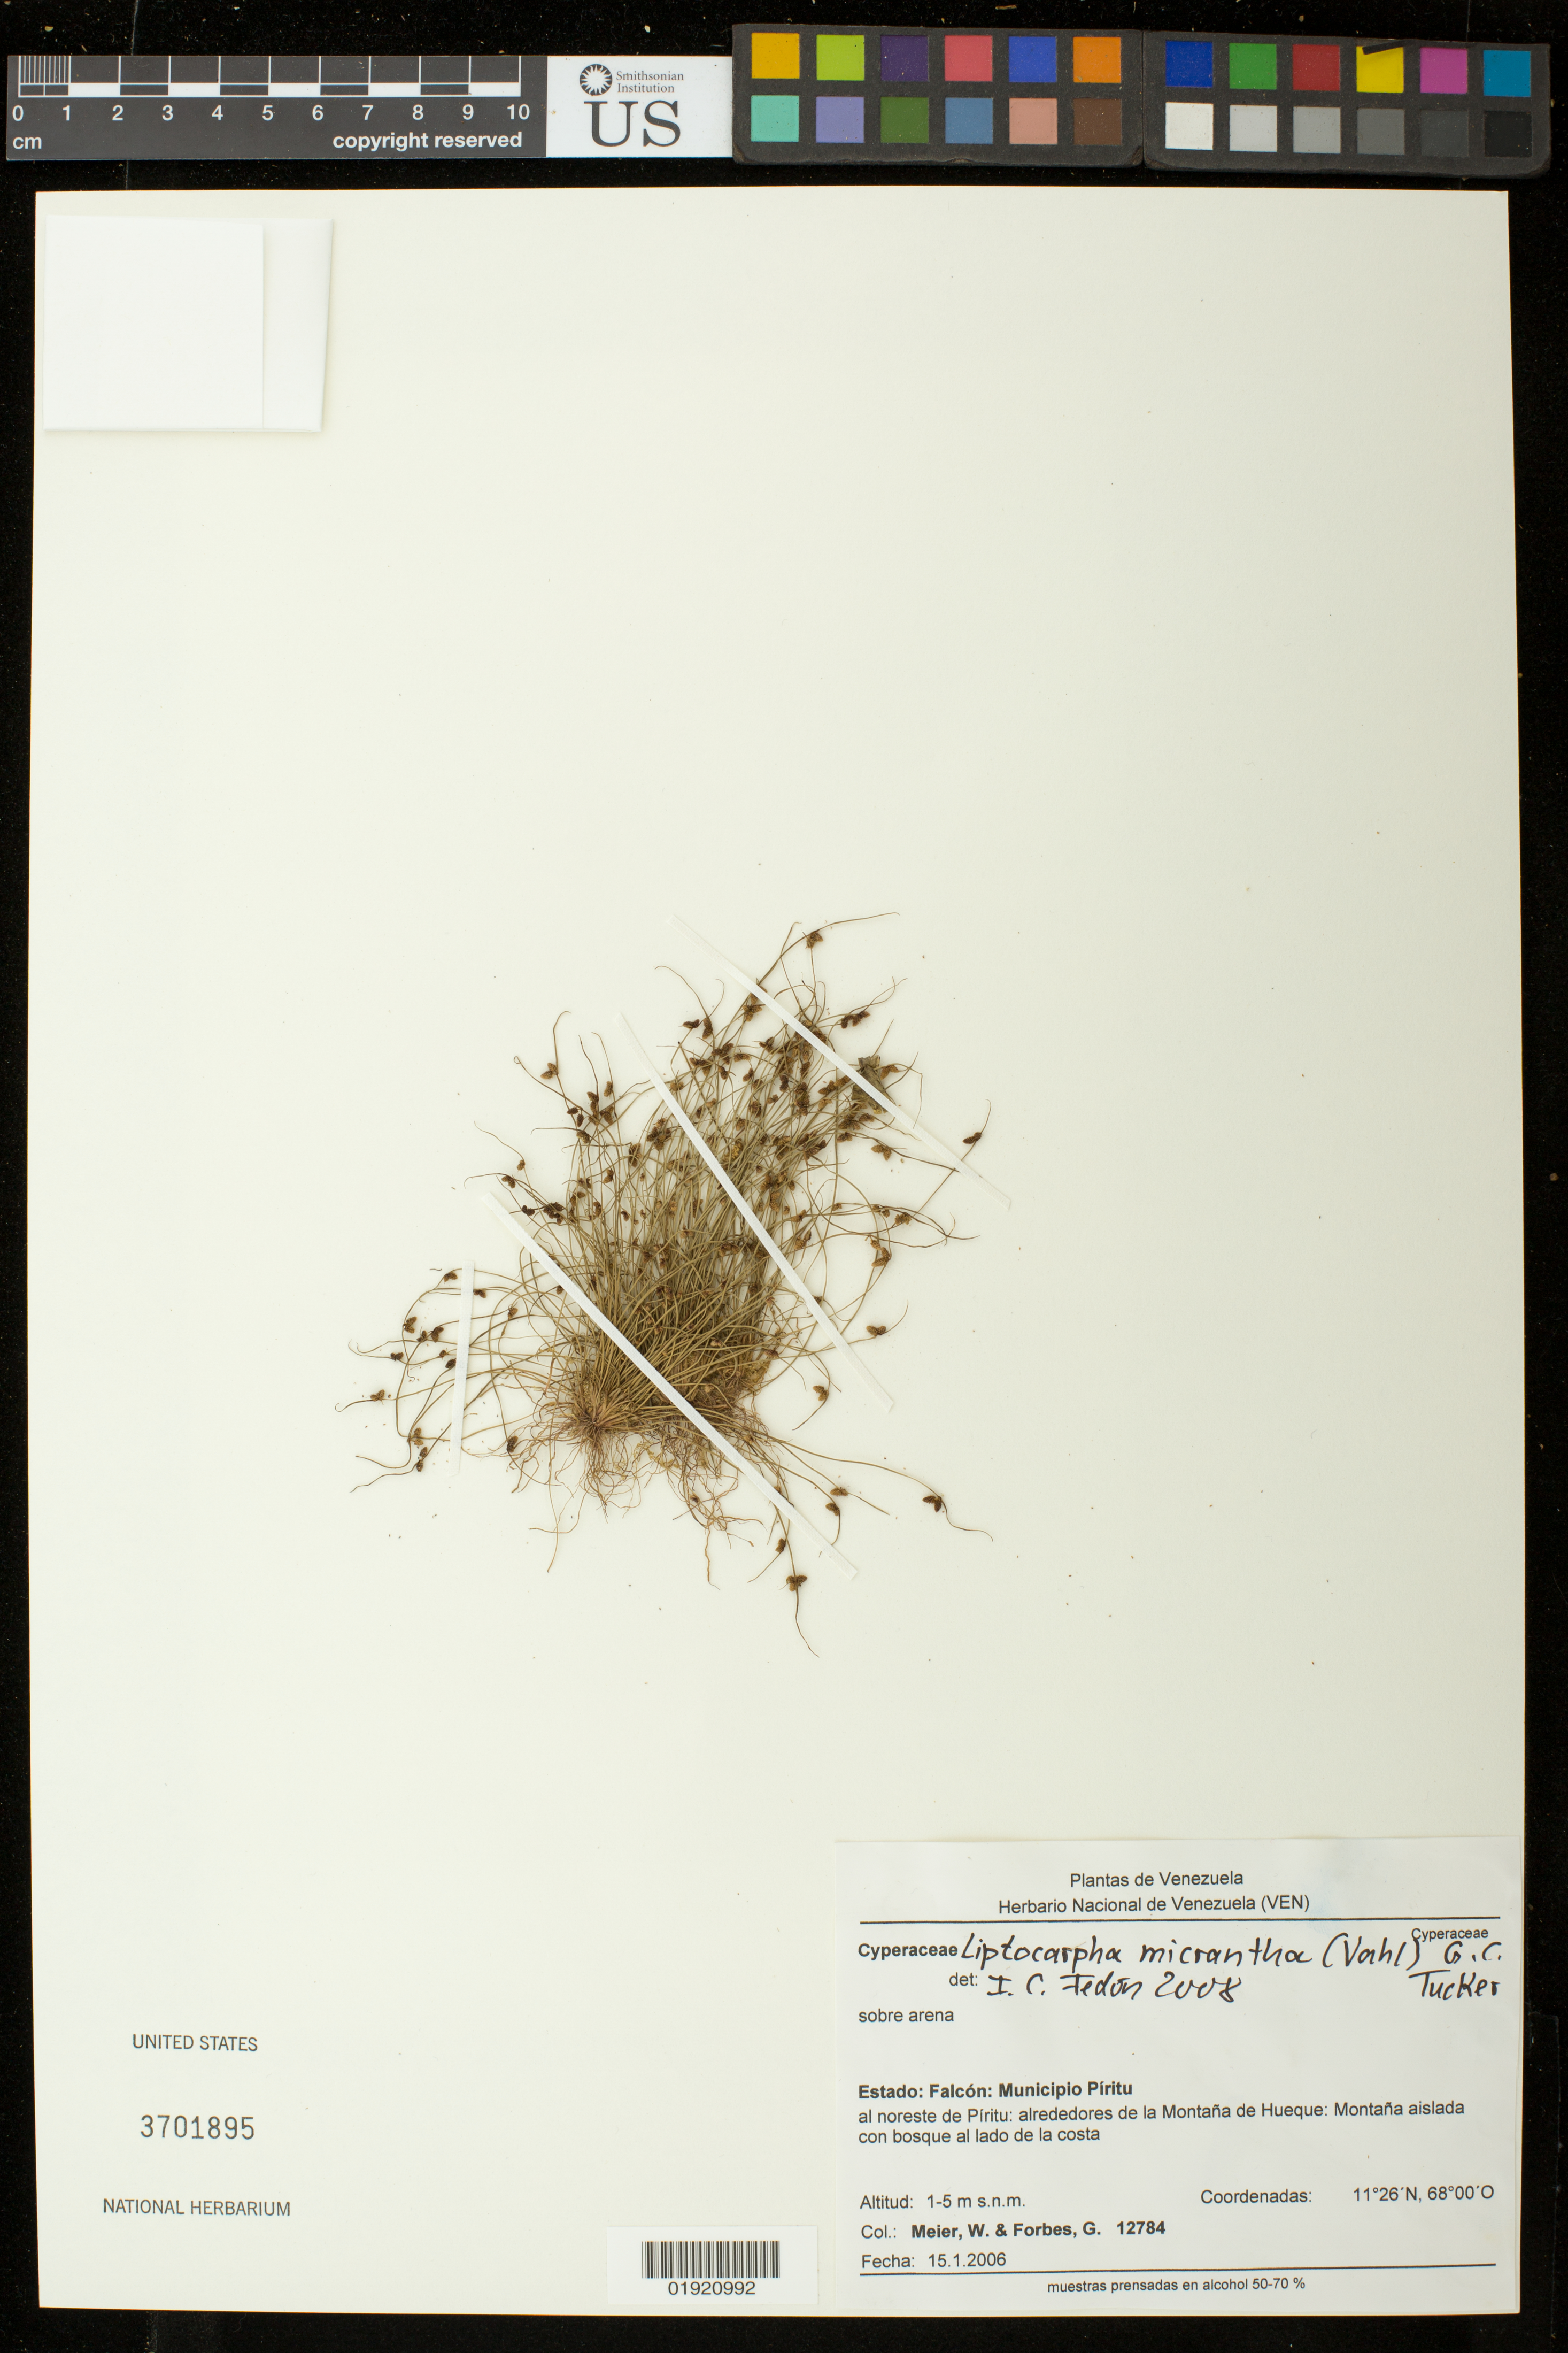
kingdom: Plantae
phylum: Tracheophyta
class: Liliopsida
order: Poales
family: Cyperaceae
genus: Cyperus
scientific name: Cyperus subsquarrosus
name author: (Muhl.) Bauters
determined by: Strong, M. T., (US), Smithsonian Institution - National Museum of Natural History (UNITED STATES)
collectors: W. Meier & G. Forbes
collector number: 12784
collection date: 2006-01-15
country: Venezuela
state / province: Falcón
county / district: Piritu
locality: Estado: Falcon: Municipio Piritu. al noreste de Piritu: alrededores de la Montana de Hueque.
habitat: Sobre arena. Montana aislada con bosque al lado de la costa.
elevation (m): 1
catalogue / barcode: US 3701895